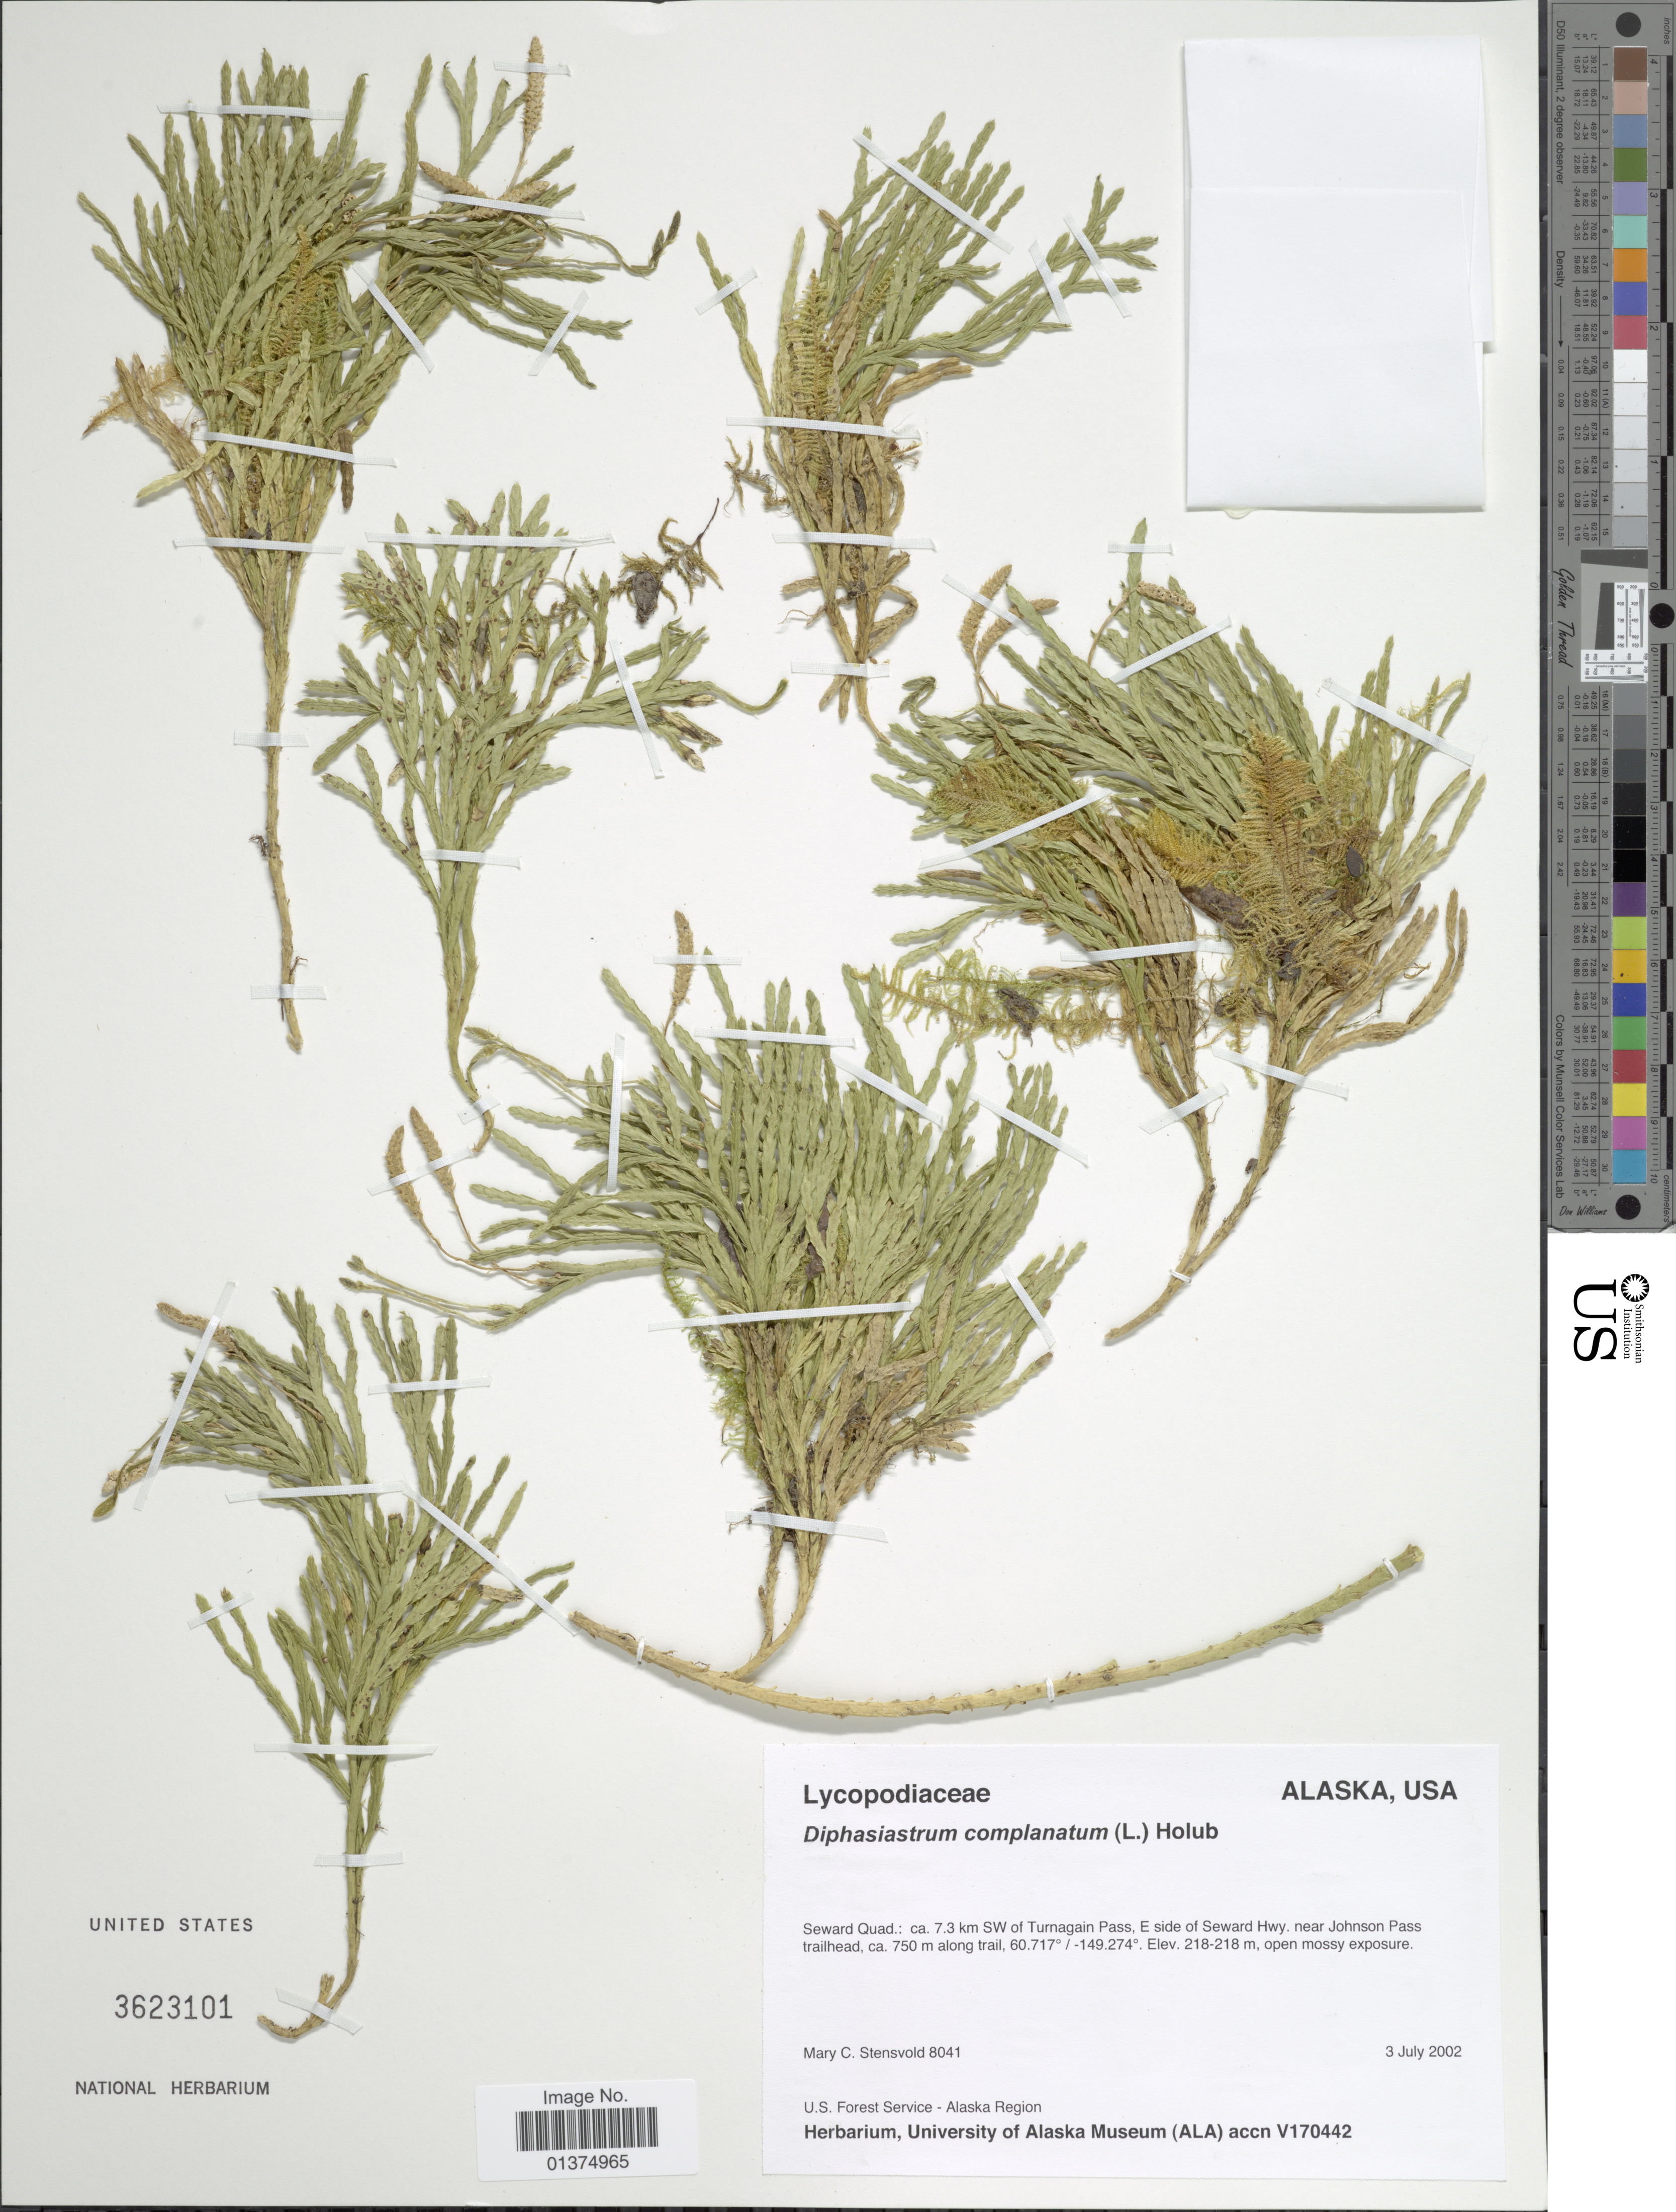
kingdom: Plantae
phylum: Tracheophyta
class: Lycopodiopsida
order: Lycopodiales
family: Lycopodiaceae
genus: Diphasiastrum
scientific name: Diphasiastrum complanatum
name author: (L.) Holub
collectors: M. Stensvold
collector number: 8041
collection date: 2002-07-03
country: United States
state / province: Alaska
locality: Seward Quad: ca 7.3 km SW of Turnagain Pass, E side of Seward Hwy. near Johnson pass trailhead, ca 750 m along trail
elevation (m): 218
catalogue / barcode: US 3623101